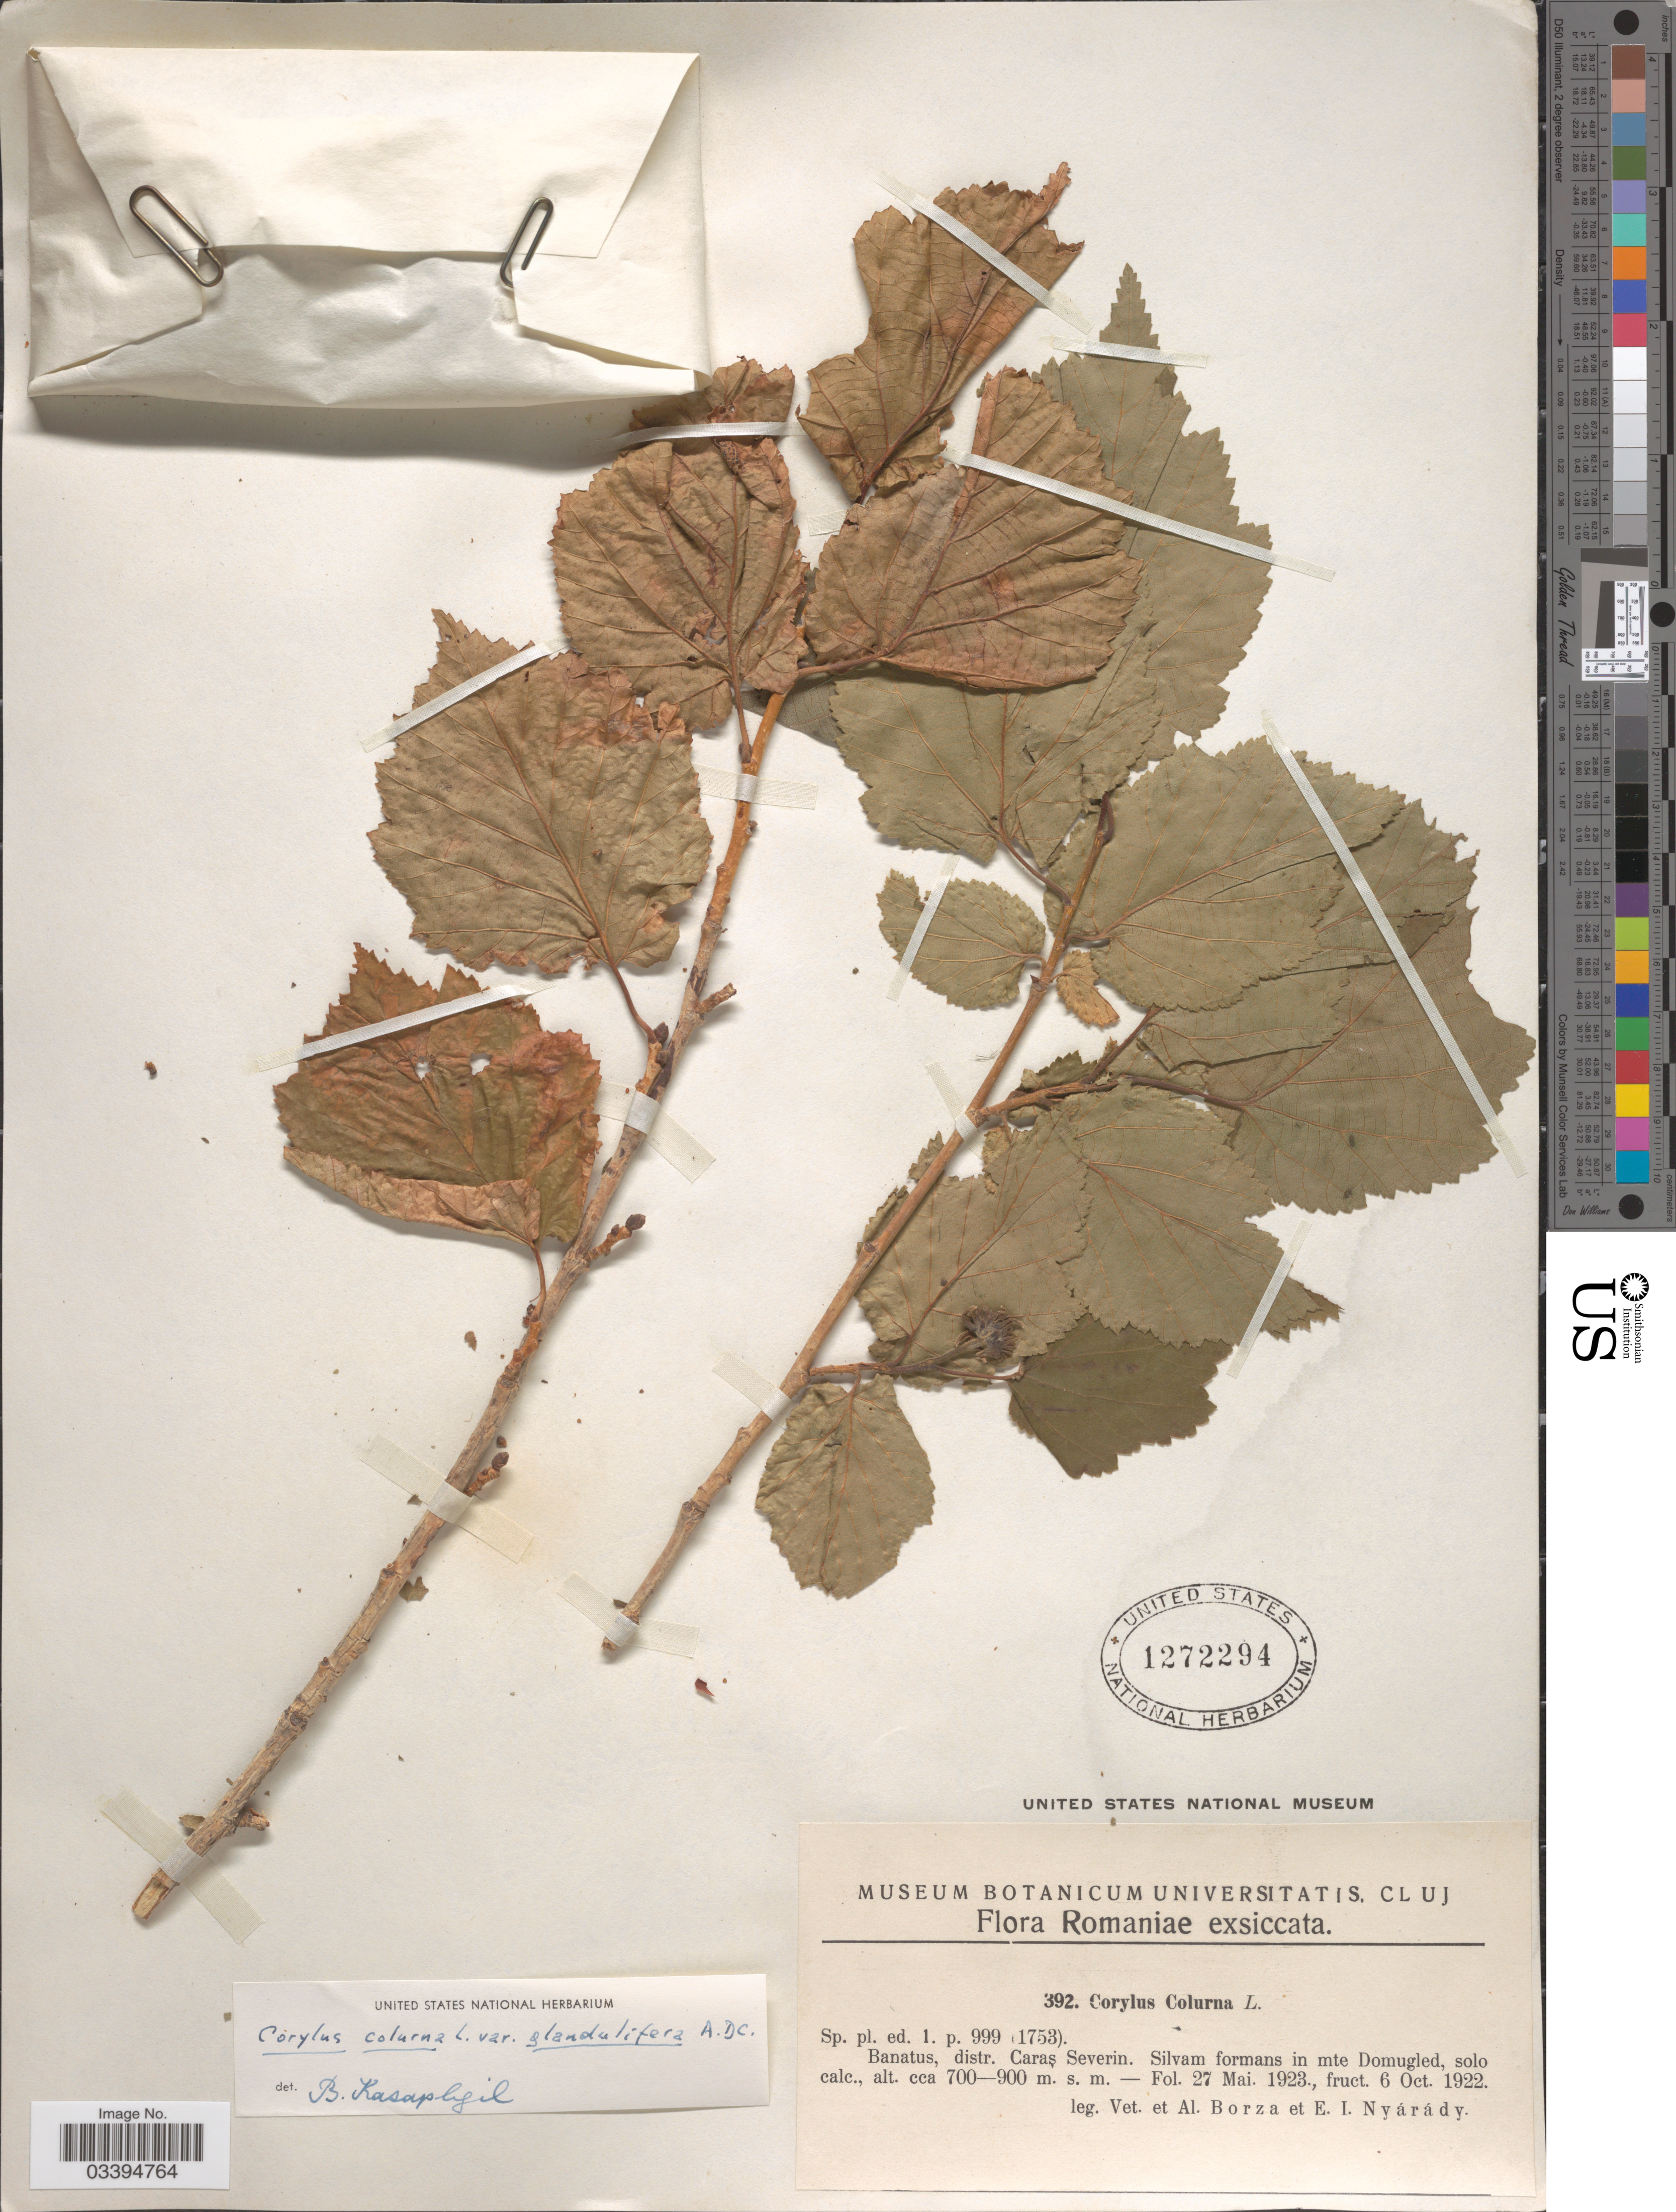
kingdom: Plantae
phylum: Tracheophyta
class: Magnoliopsida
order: Fagales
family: Betulaceae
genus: Corylus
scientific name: Corylus colurna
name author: L.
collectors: V. Borza, A. Borza & E. Nyárády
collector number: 392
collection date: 1922-10-06/1923-05-27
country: Romania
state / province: Caras-Severin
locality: Banatus, distr. Caras Severin. Silvam formans in mte Domugled.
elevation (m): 700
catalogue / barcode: US 1272294